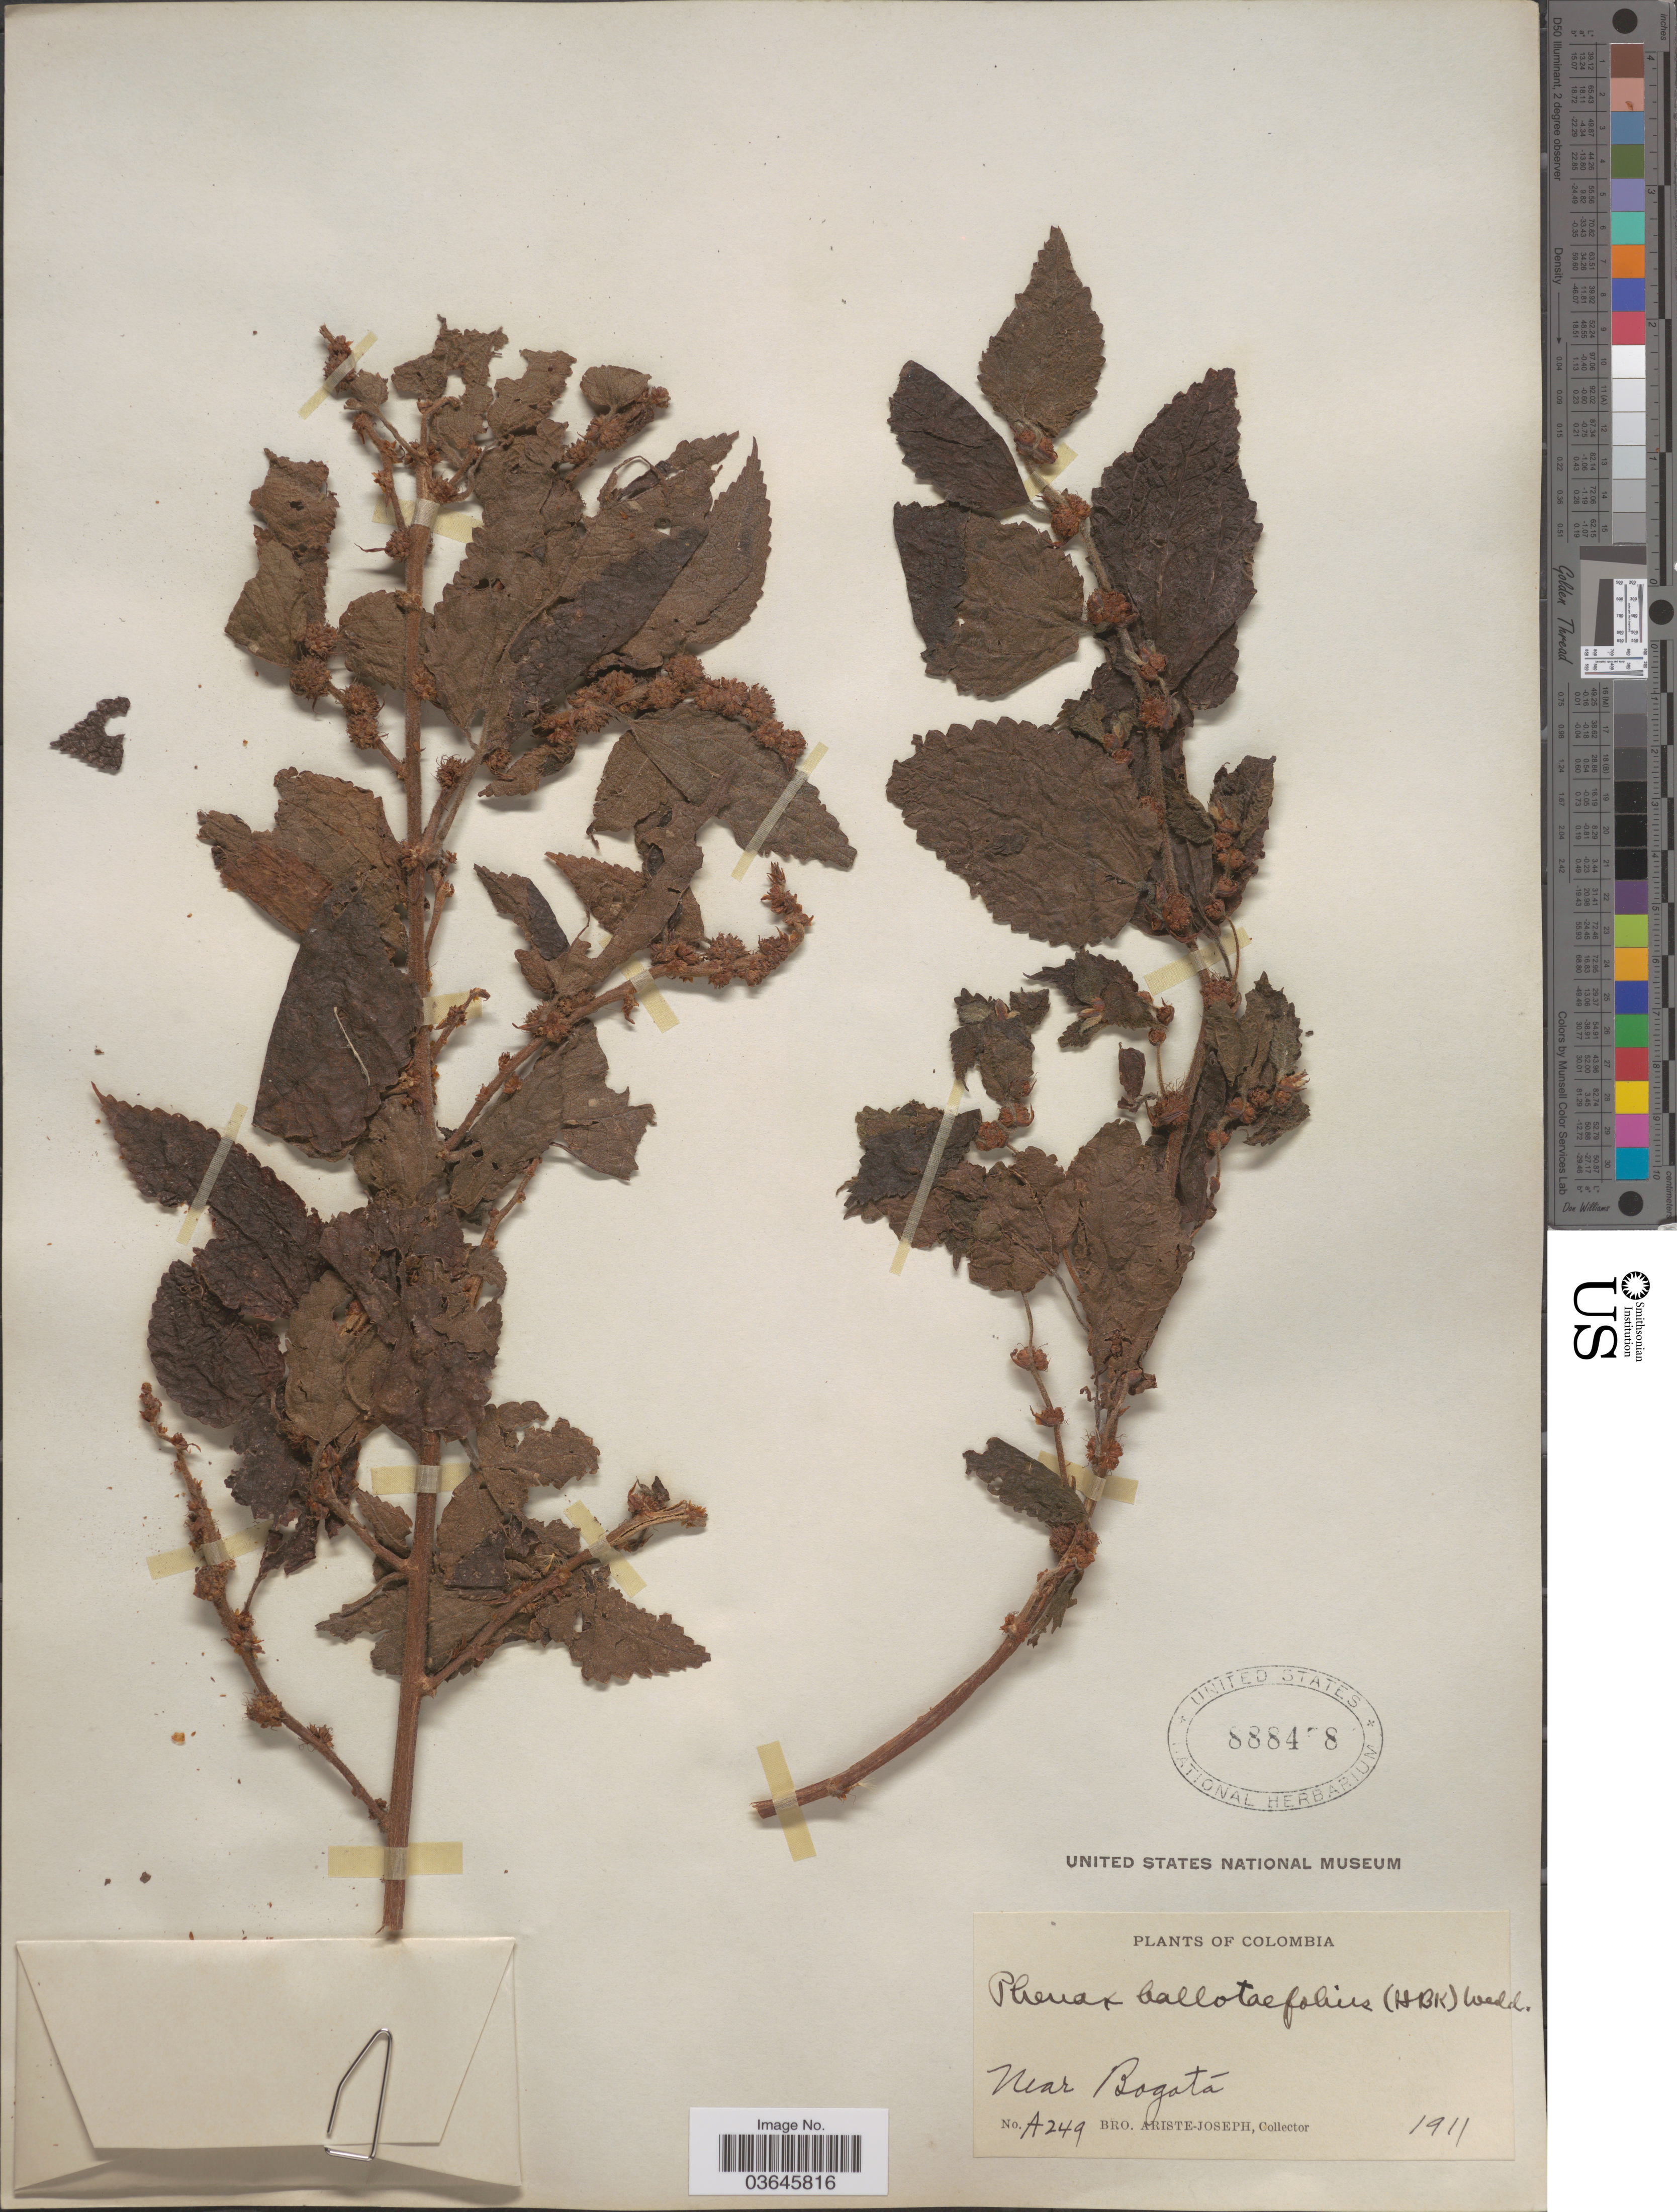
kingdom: Plantae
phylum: Tracheophyta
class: Magnoliopsida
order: Rosales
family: Urticaceae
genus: Phenax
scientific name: Phenax rugosus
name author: (Poir.) Wedd.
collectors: Bro. Ariste-Joseph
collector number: A249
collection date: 1911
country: Colombia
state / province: Bogota D.C.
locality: Near Bogotá.